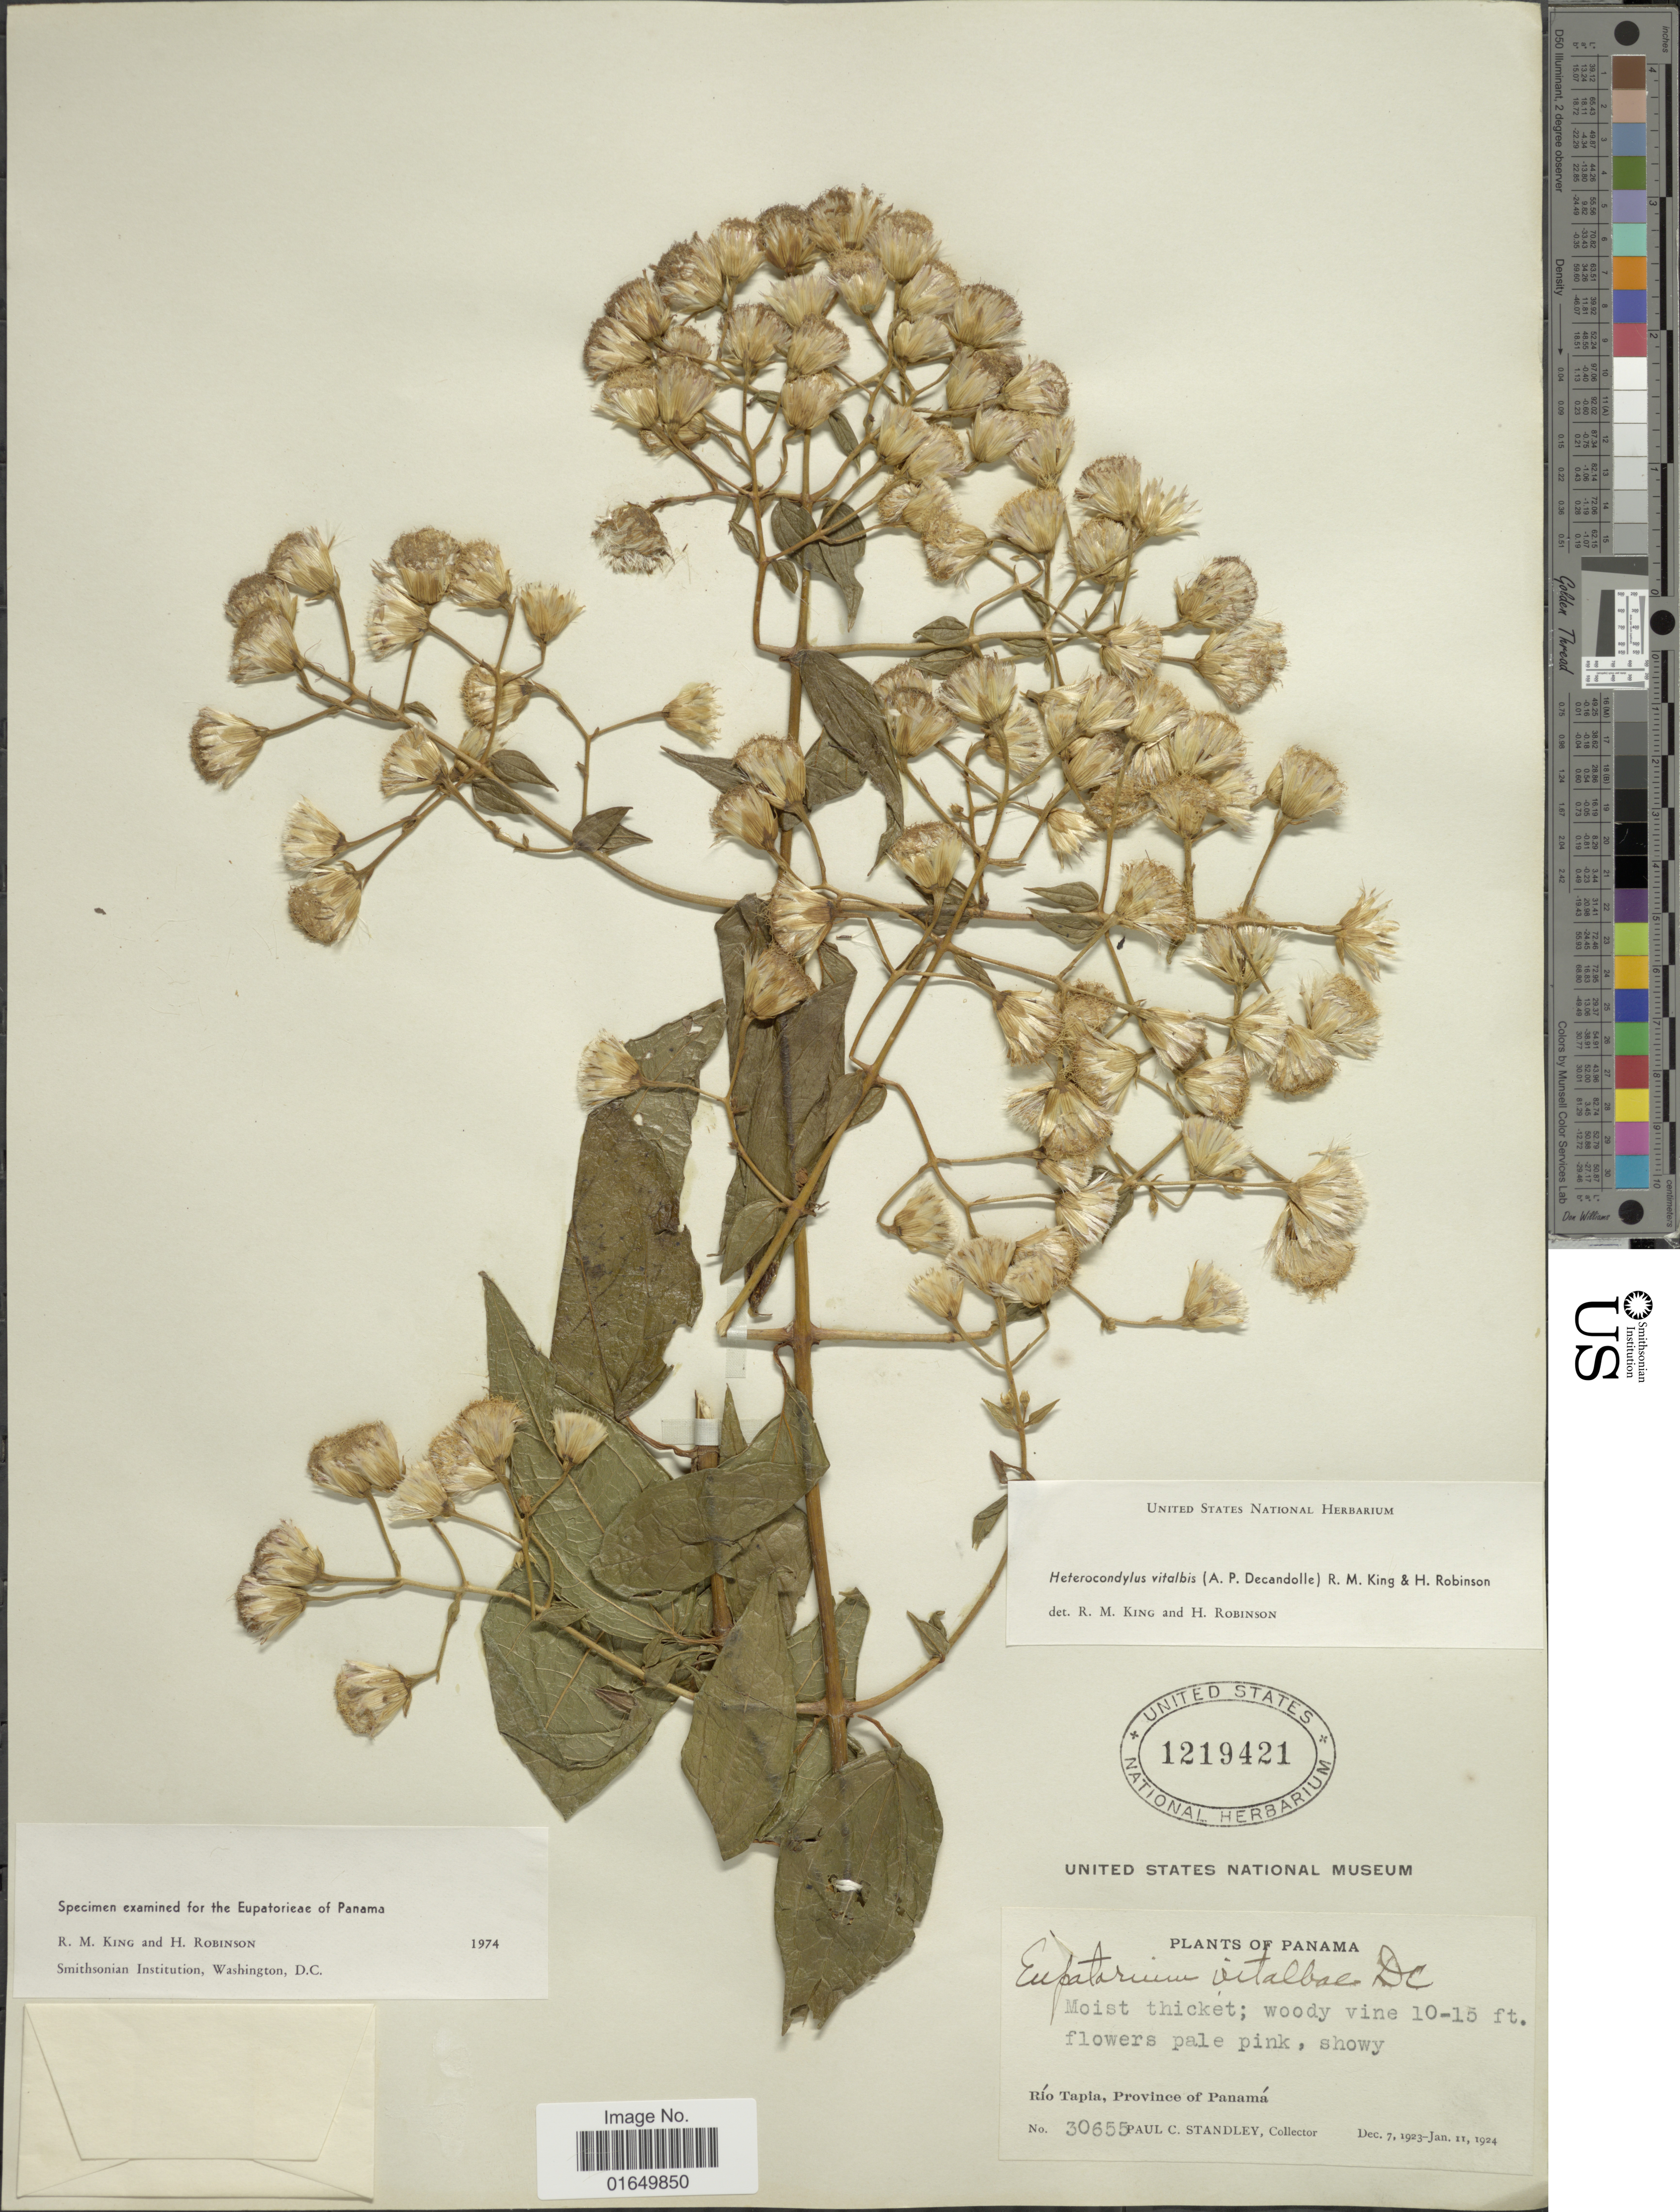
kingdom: Plantae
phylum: Tracheophyta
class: Magnoliopsida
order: Asterales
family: Asteraceae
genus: Heterocondylus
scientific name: Heterocondylus vitalbae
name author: (DC.) R.M. King & H. Rob.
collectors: P. C. Standley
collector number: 30655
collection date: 1923-12-07/1924-01-11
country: Panama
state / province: Panamá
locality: Río Tapia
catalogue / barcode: US 1219421